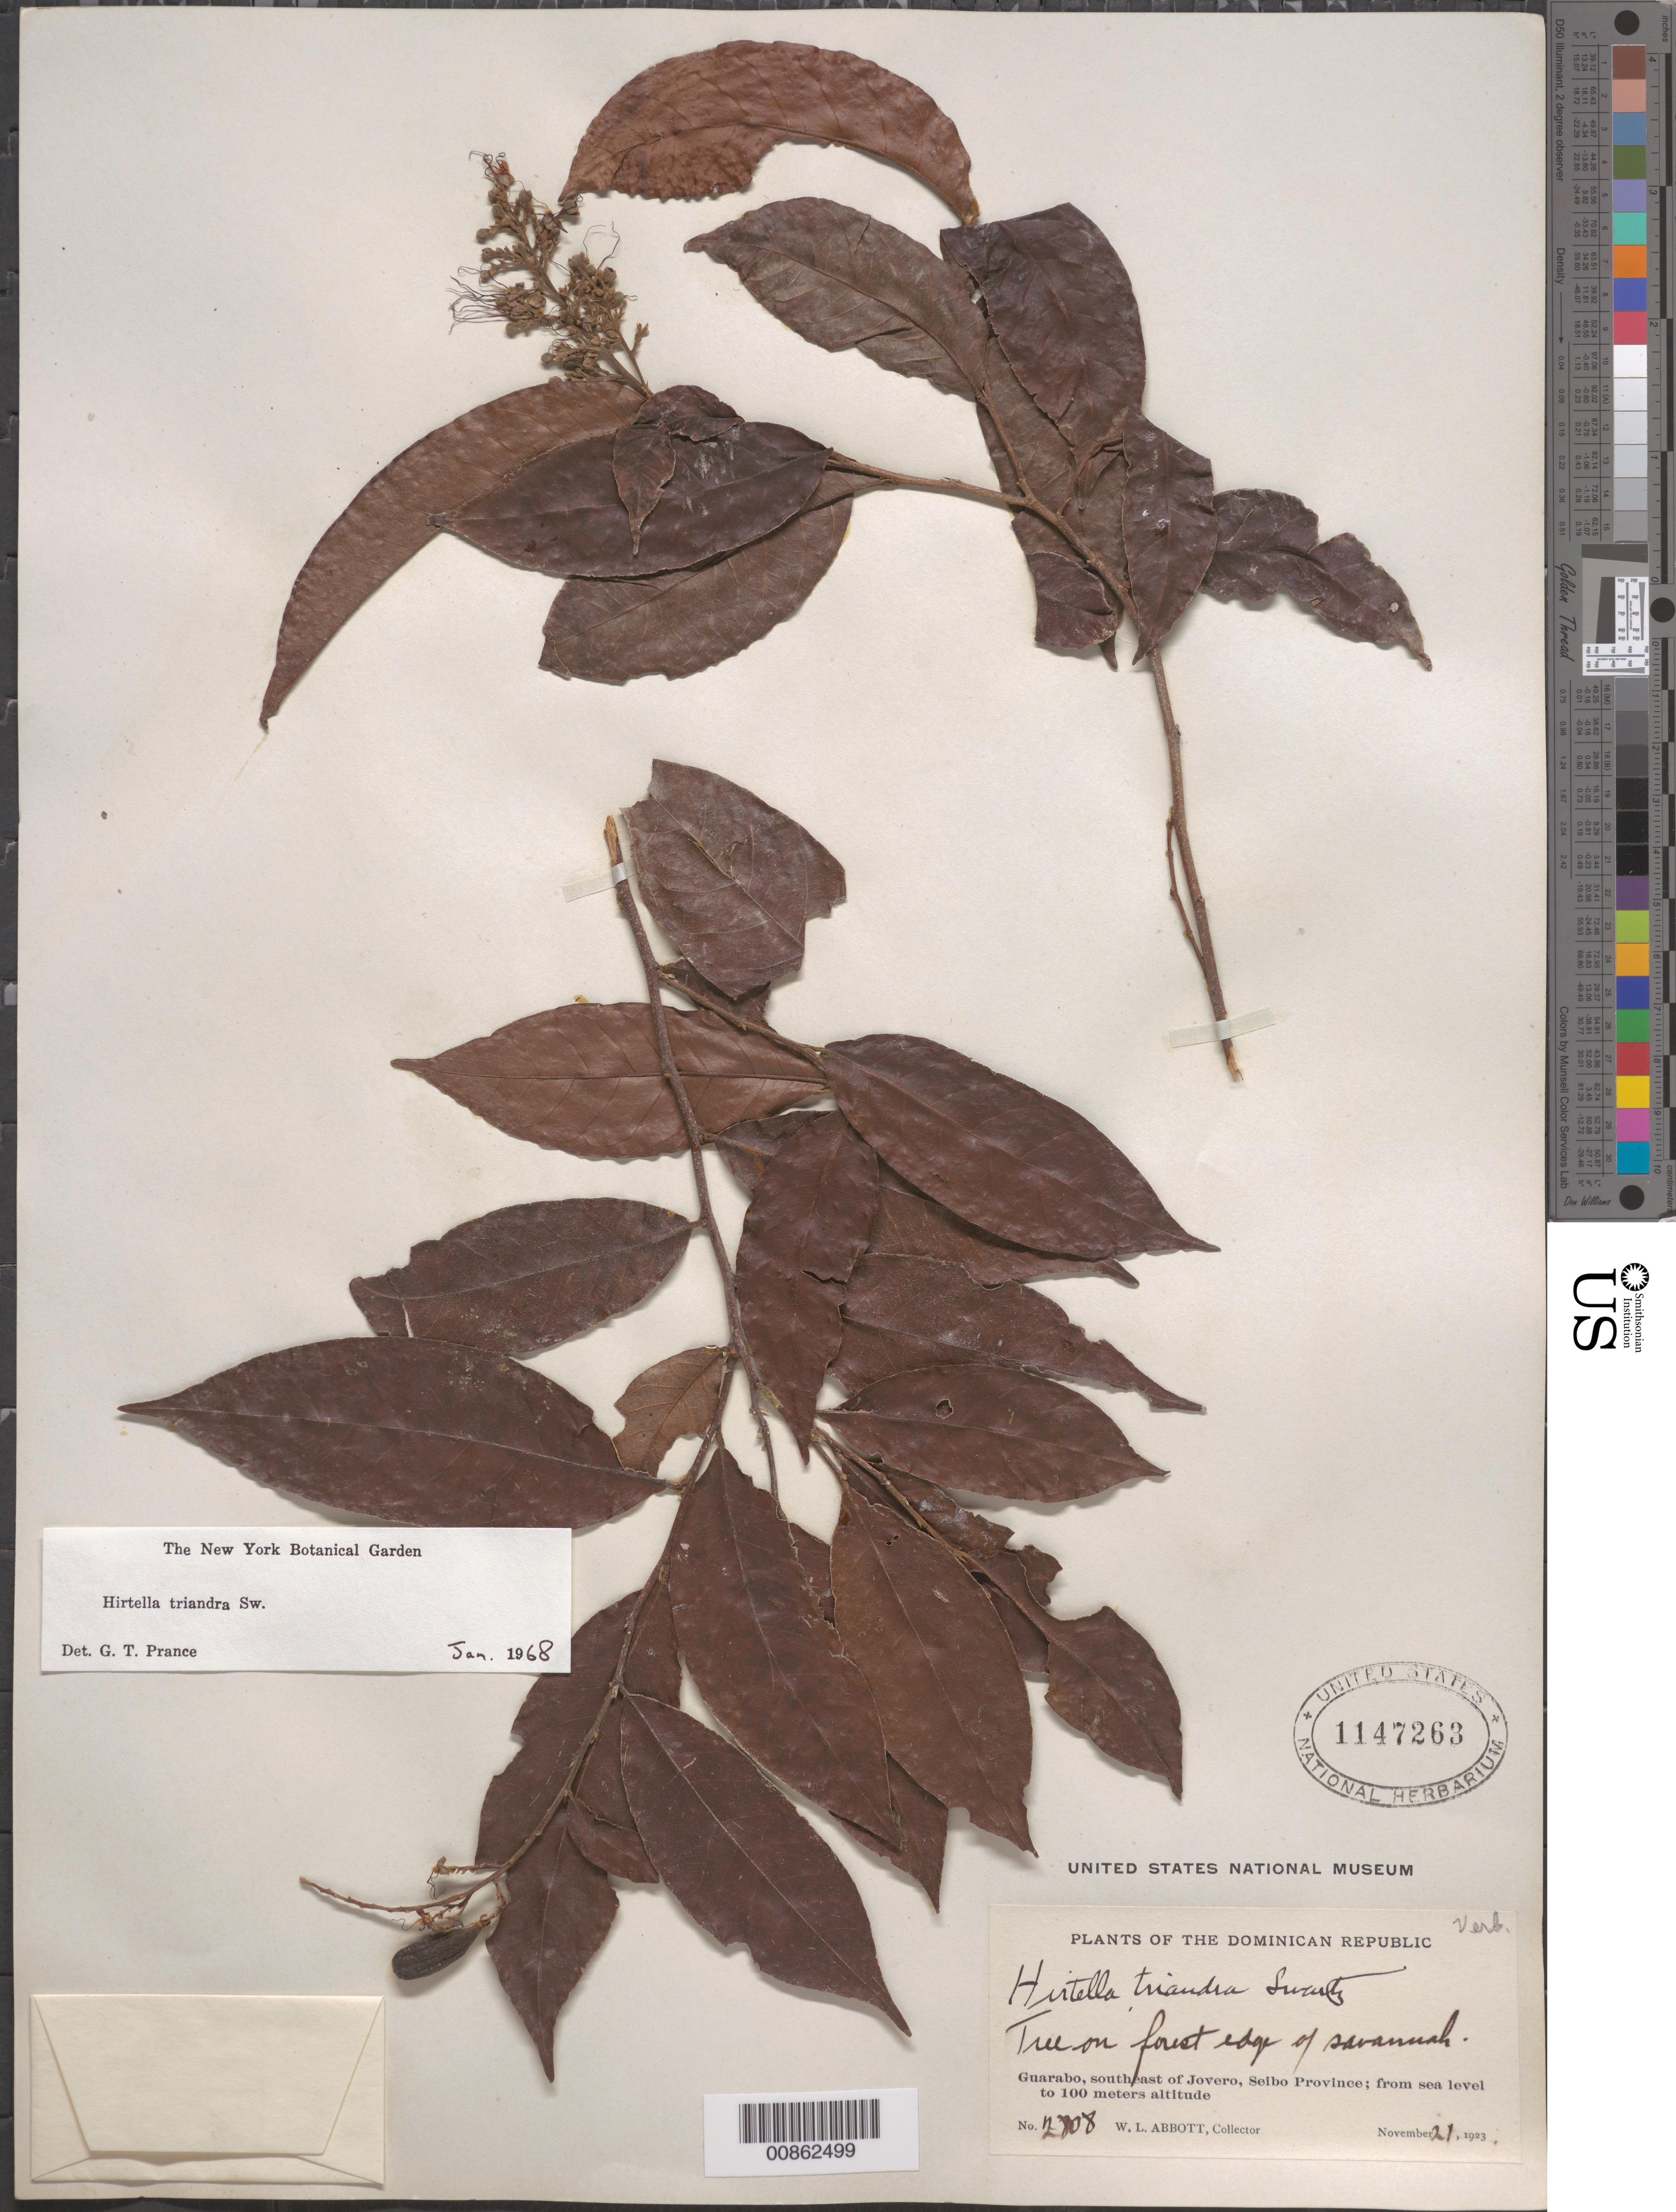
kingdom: Plantae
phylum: Tracheophyta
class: Magnoliopsida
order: Malpighiales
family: Chrysobalanaceae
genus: Hirtella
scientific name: Hirtella triandra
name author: Sw.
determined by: Prance, G. T.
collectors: W. L. Abbott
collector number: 2808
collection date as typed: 21 Nov 1923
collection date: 1923-11-21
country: Dominican Republic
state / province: El Seibo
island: Hispaniola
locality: Guarabo, southeast of Jovero.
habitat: Forest edge of savannah.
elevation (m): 0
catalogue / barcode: US 1147263